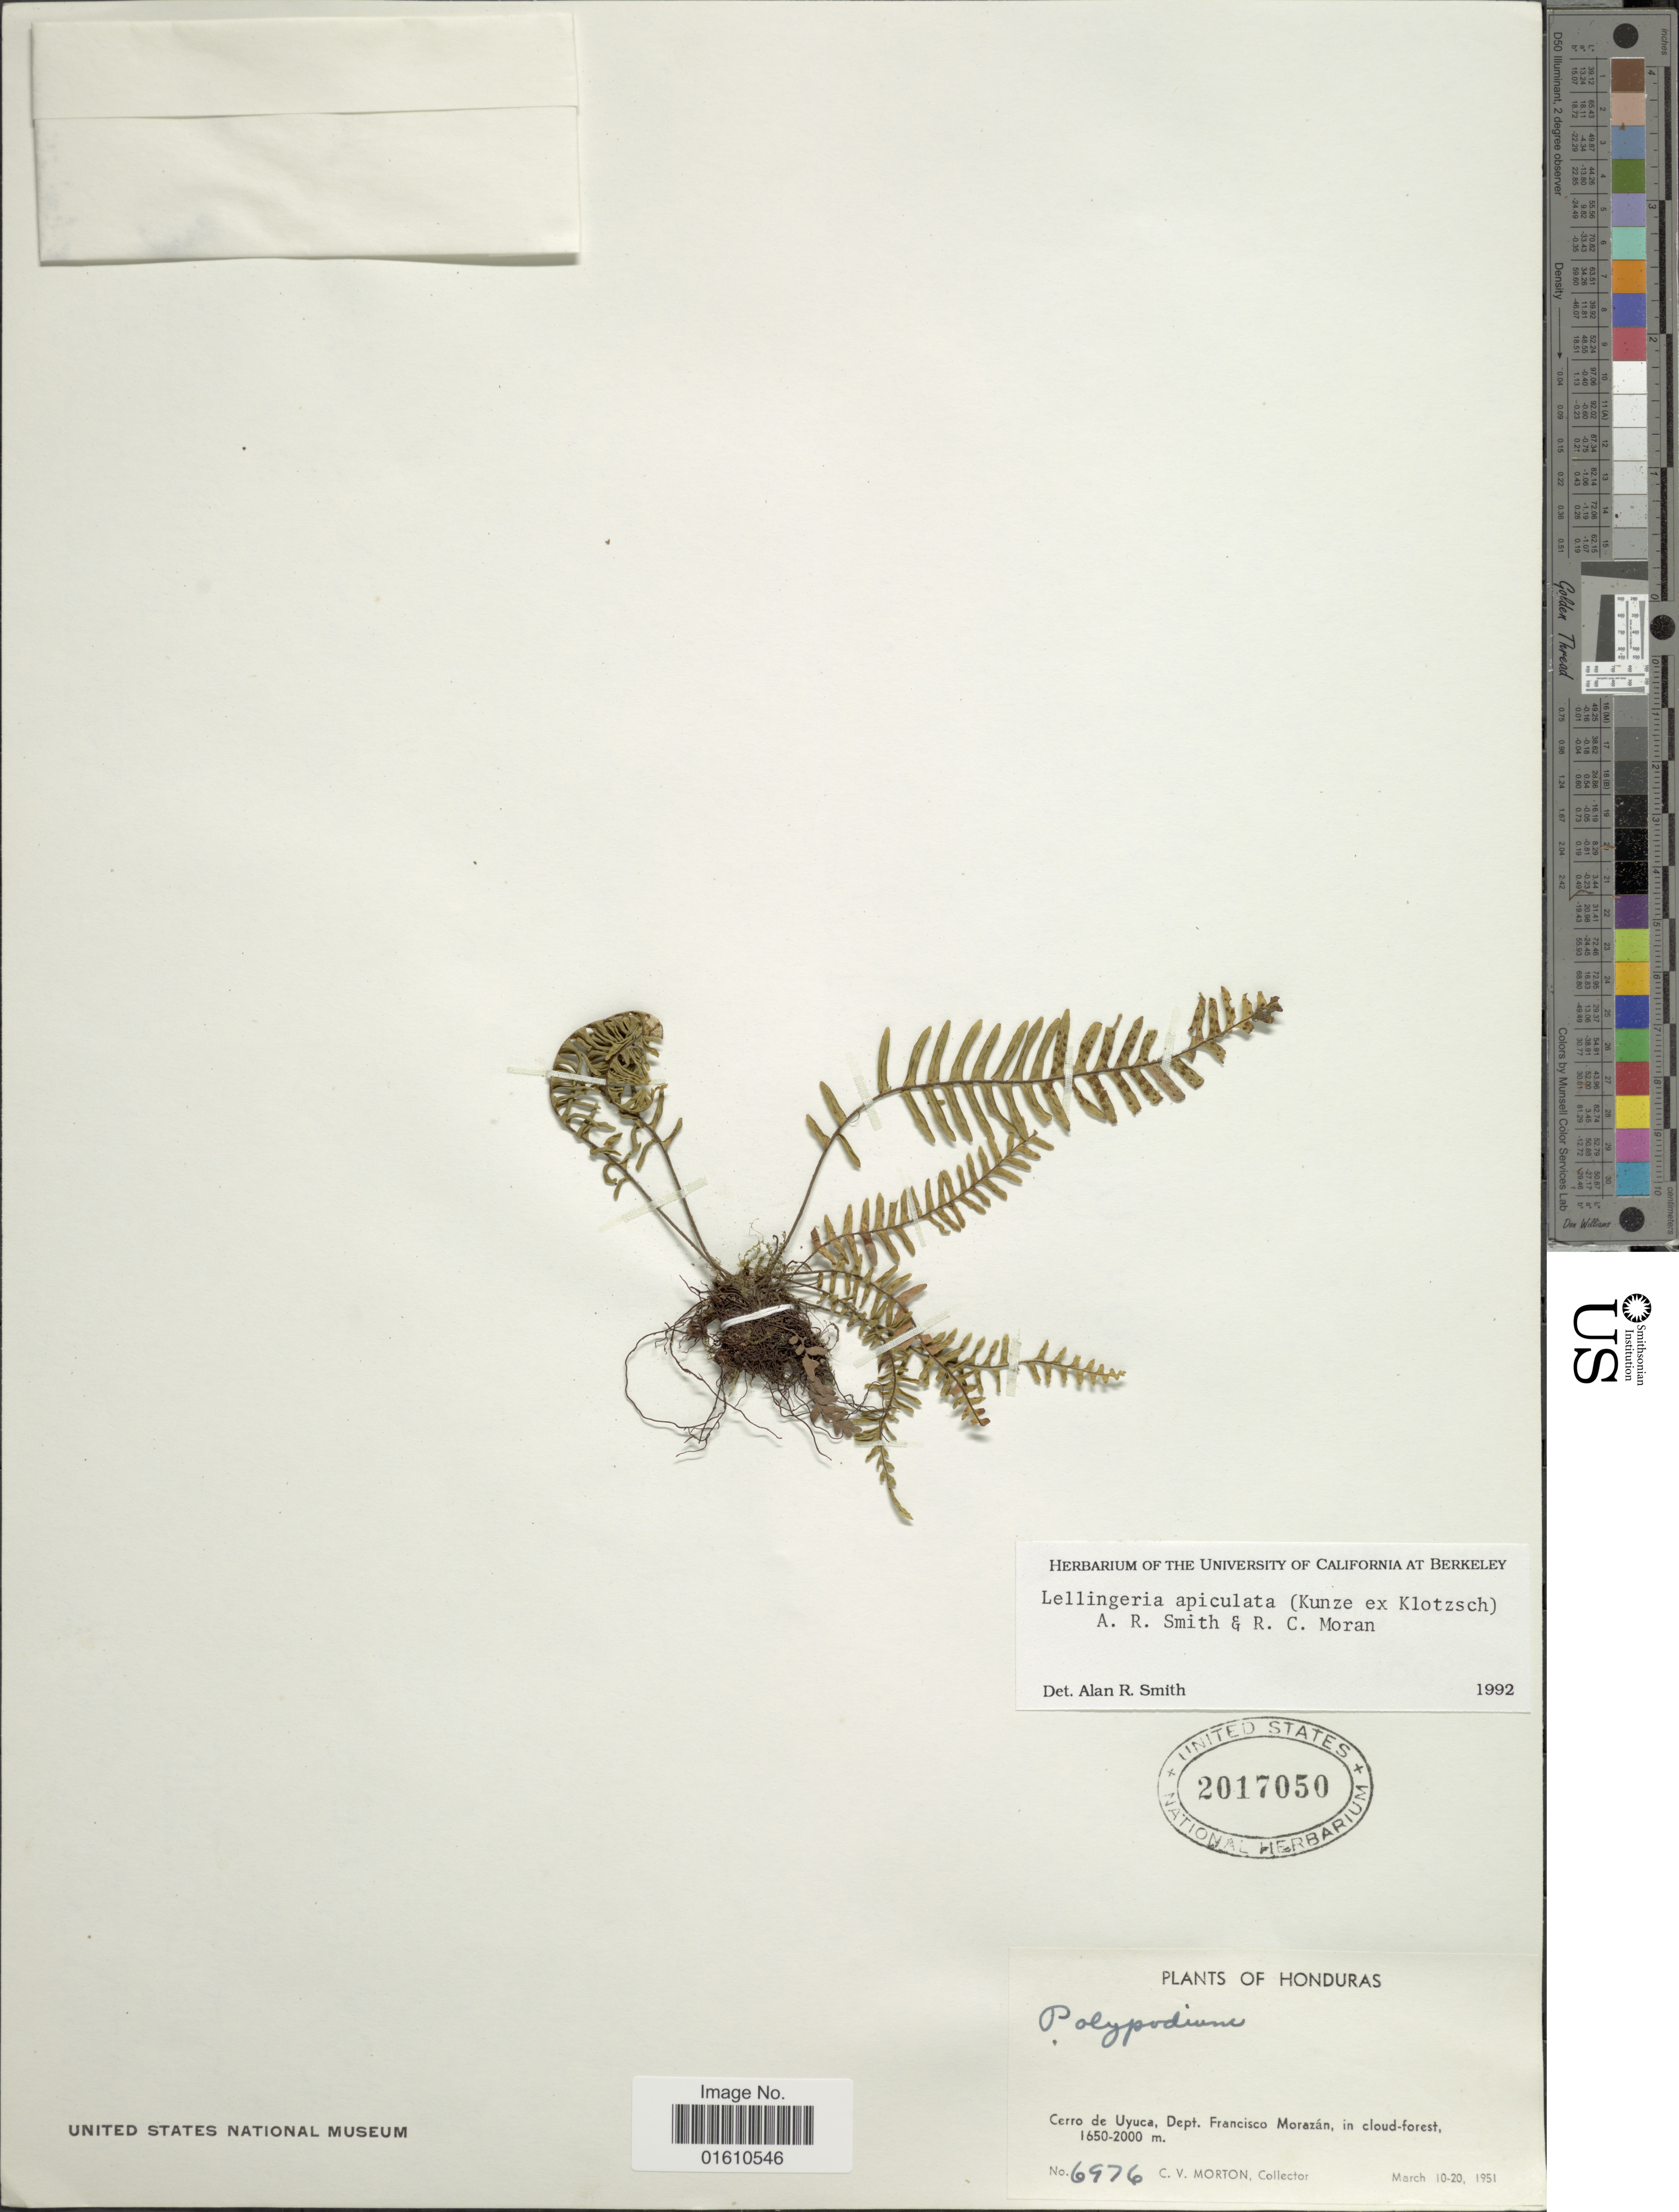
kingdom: Plantae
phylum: Tracheophyta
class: Polypodiopsida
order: Polypodiales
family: Polypodiaceae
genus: Lellingeria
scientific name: Lellingeria apiculata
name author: (Kunze ex Klotzsch) A.R. Sm. & R.C. Moran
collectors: C. V. Morton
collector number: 6976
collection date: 1951-03-10/1951-03-20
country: Honduras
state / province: Fco. Morazán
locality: Cerro de Uyuca, Dept. Francisco Morazan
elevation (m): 1650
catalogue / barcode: US 2017050